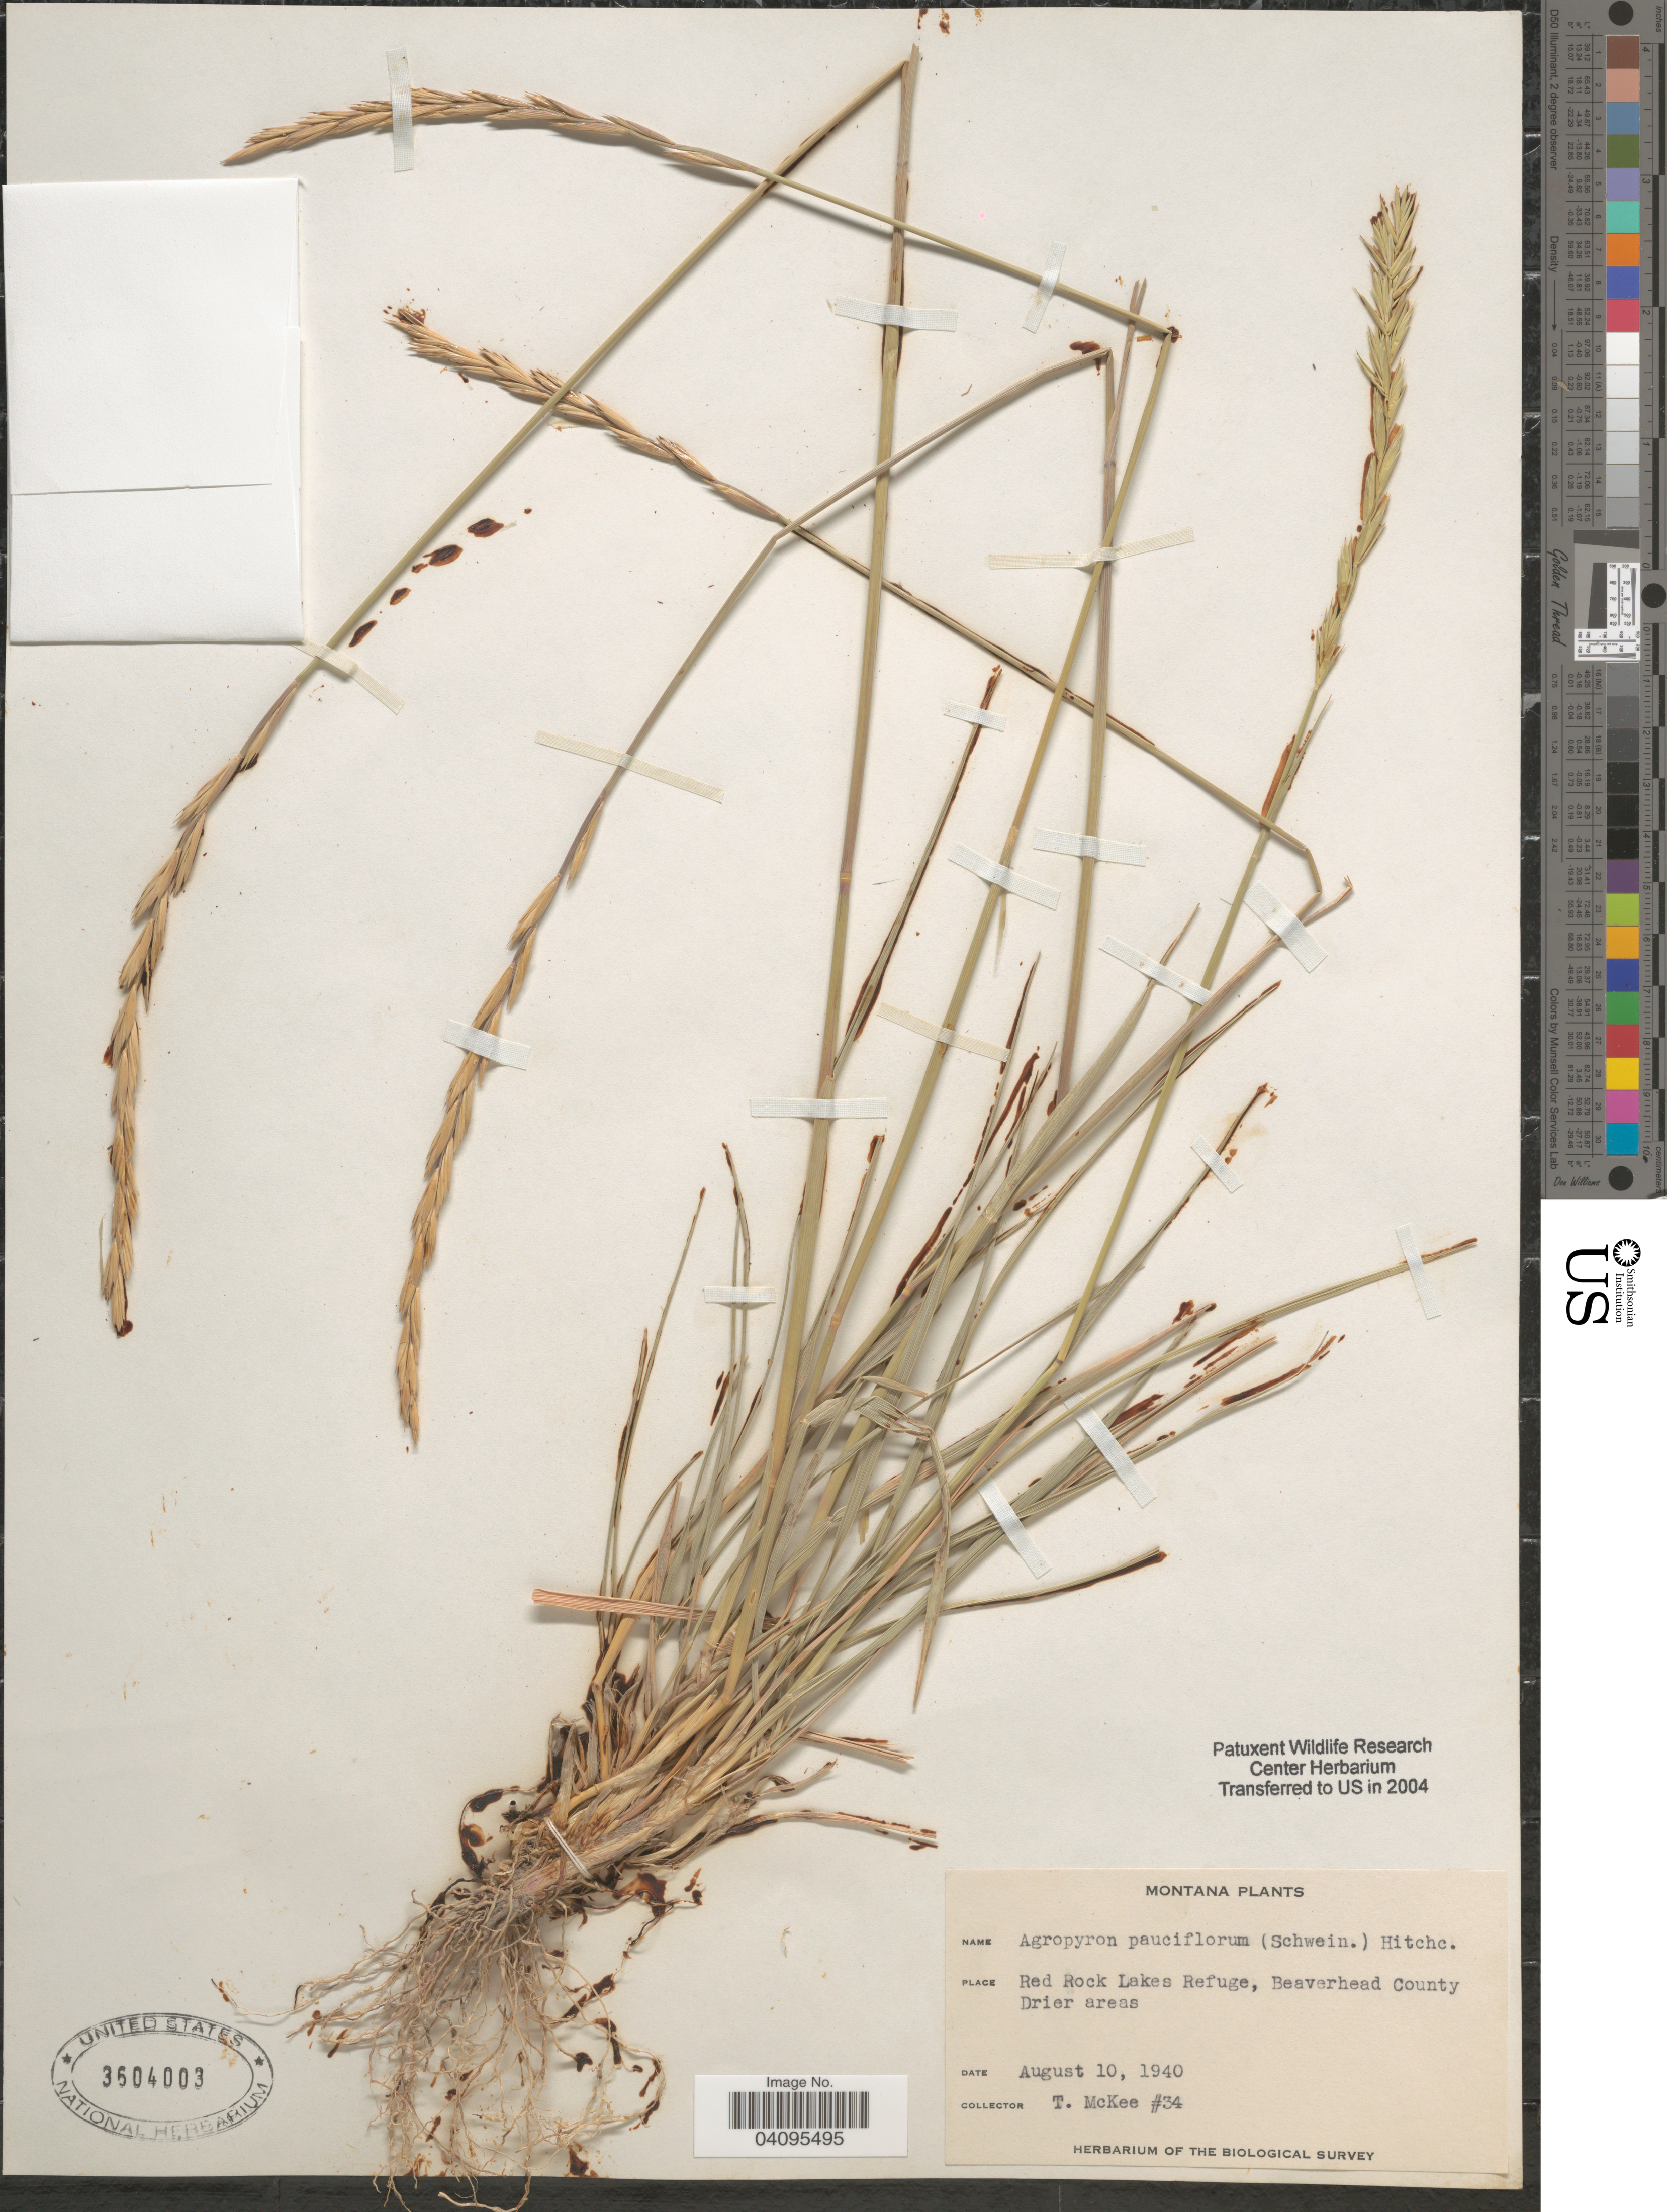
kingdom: Plantae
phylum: Tracheophyta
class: Liliopsida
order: Poales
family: Poaceae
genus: Elymus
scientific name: Elymus trachycaulus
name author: (Link) Gould ex Shinners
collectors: T. McKee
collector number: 34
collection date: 1940-08-10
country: United States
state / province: Montana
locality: Red Rock Lakes Refuge, Beaverhead County. Drier areas. The Biological Survey.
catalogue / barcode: US 3604003